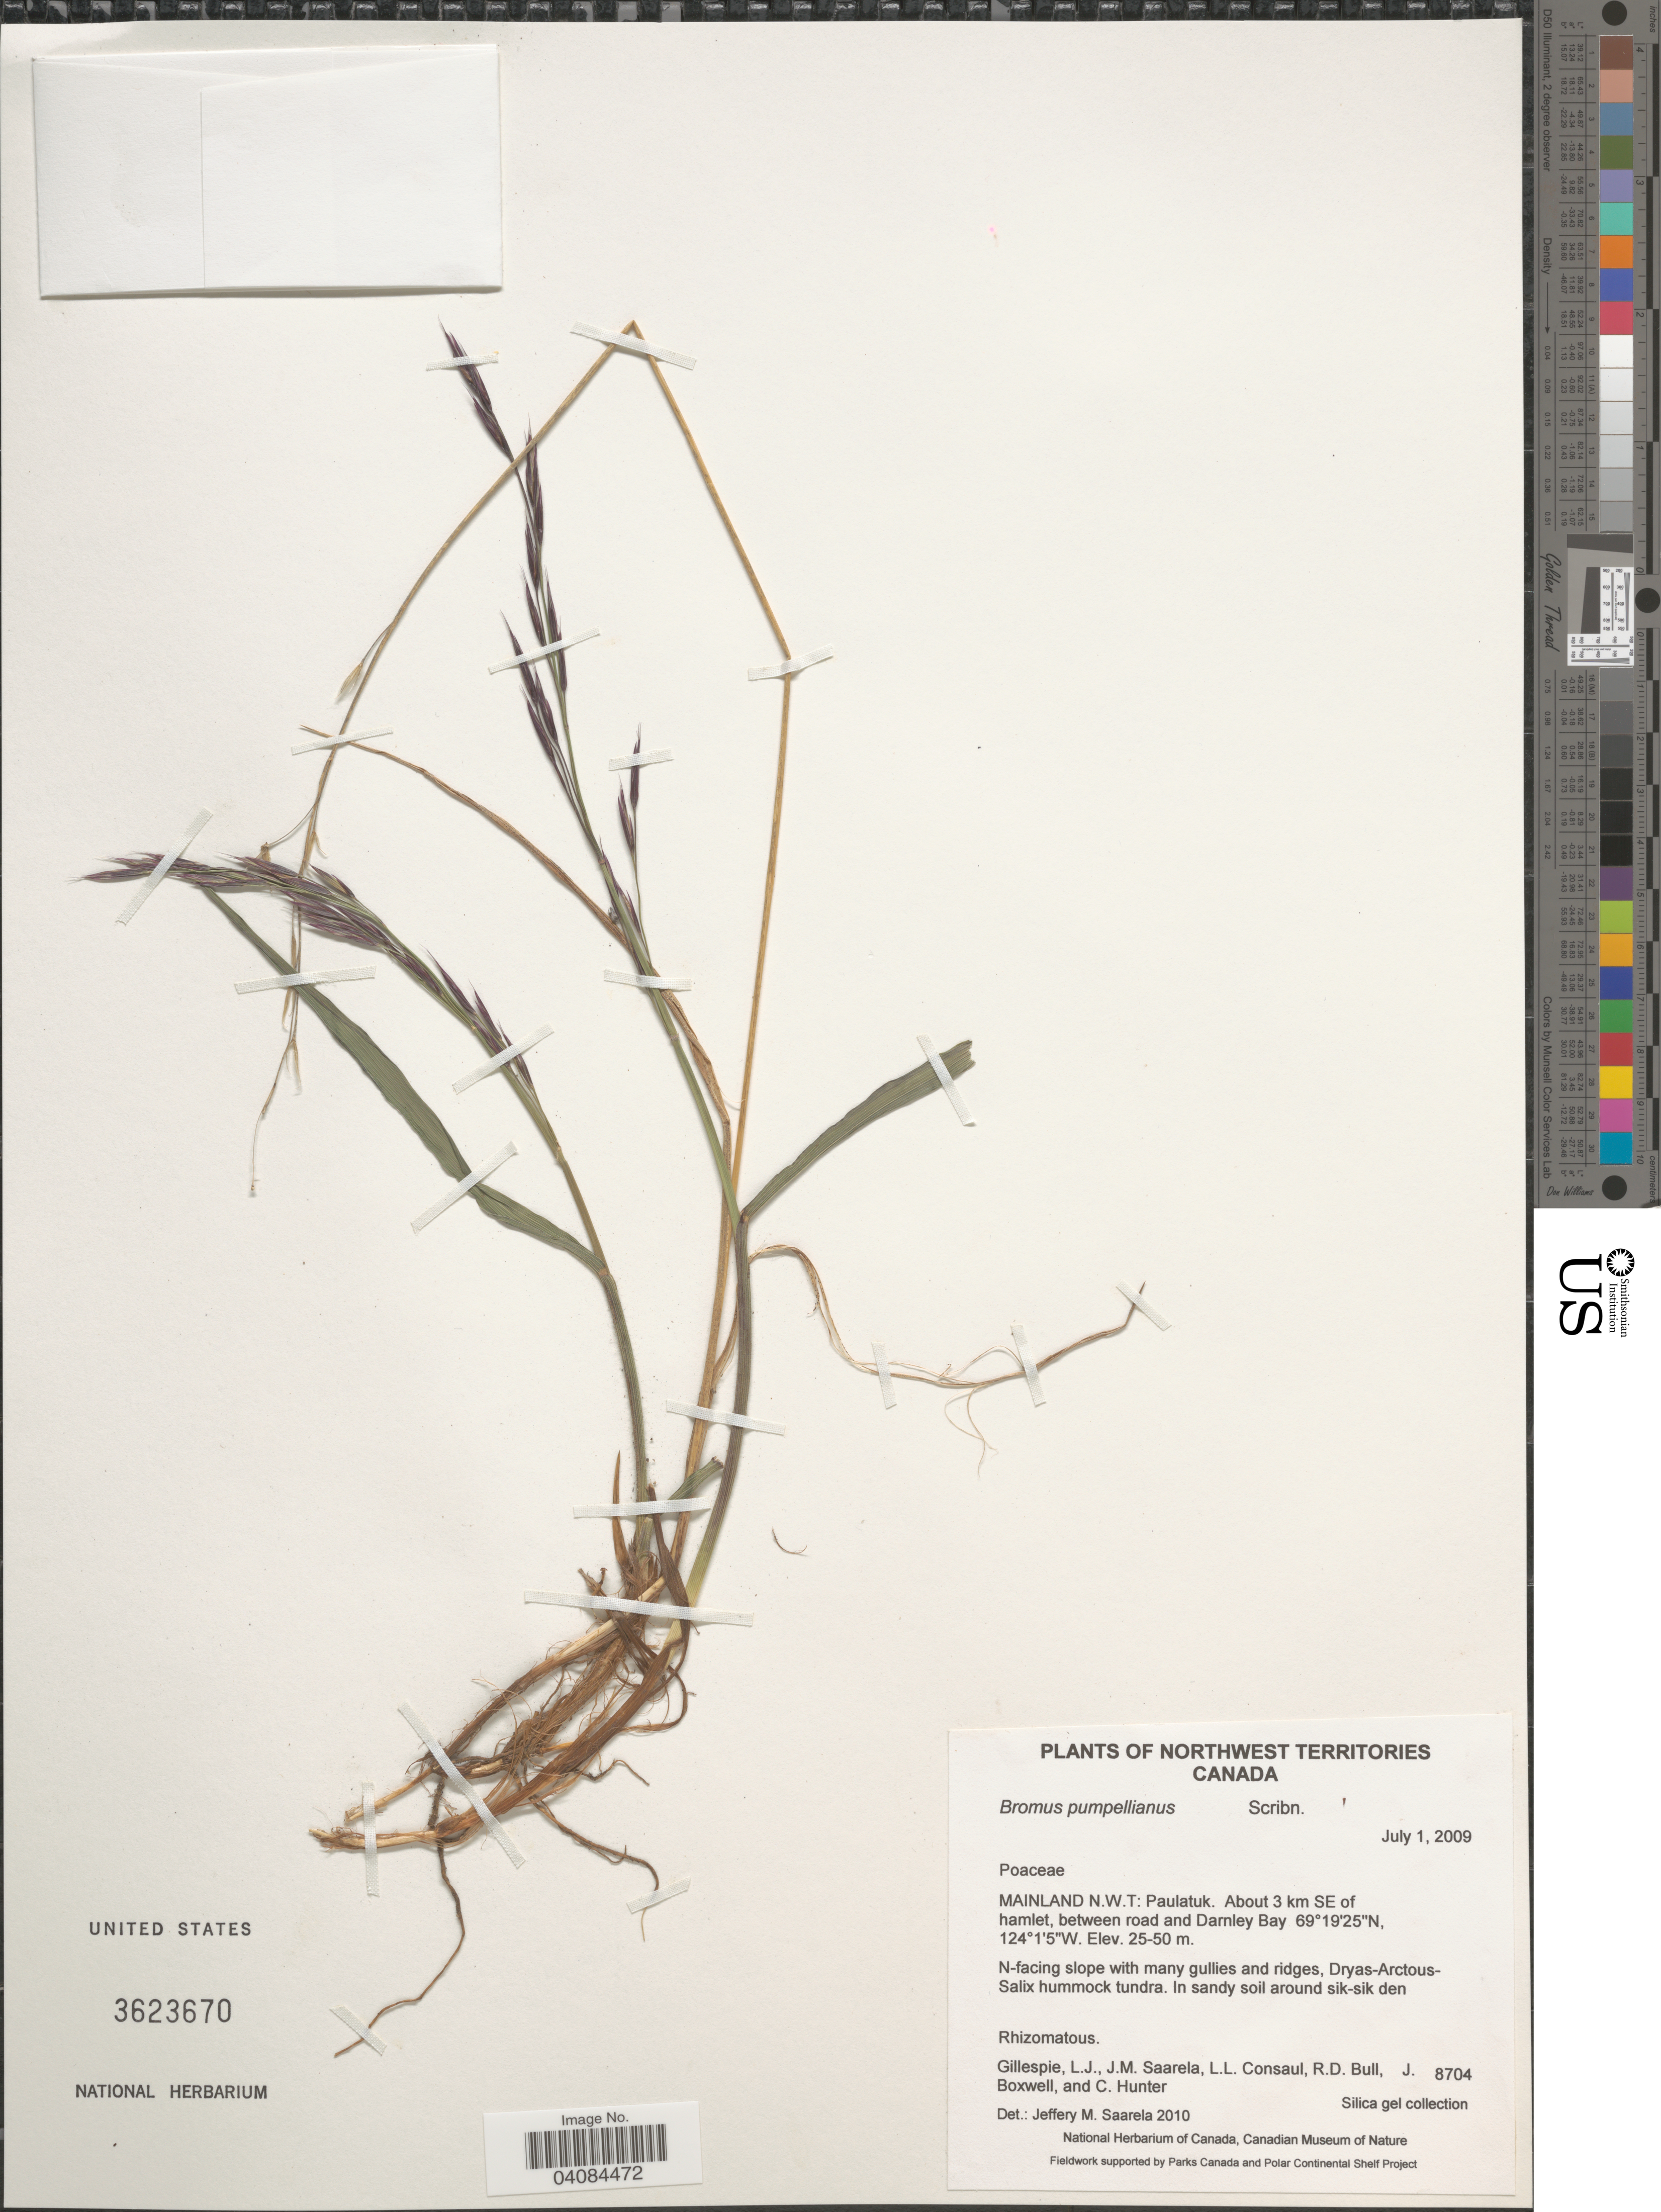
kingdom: Plantae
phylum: Tracheophyta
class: Liliopsida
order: Poales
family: Poaceae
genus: Bromus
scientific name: Bromus pumpellianus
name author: Scribn.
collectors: L. Gillespie, J. Saarela, L. Consaul, R. Bull & et al.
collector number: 8704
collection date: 2009-07-01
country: Canada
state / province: Northwest Territories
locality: Mainland N.W.T.: Paulatuk. About 3 km SE of hamlet, between road and Damley Bay. N-facing slope.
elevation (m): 25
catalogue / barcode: US 3623670